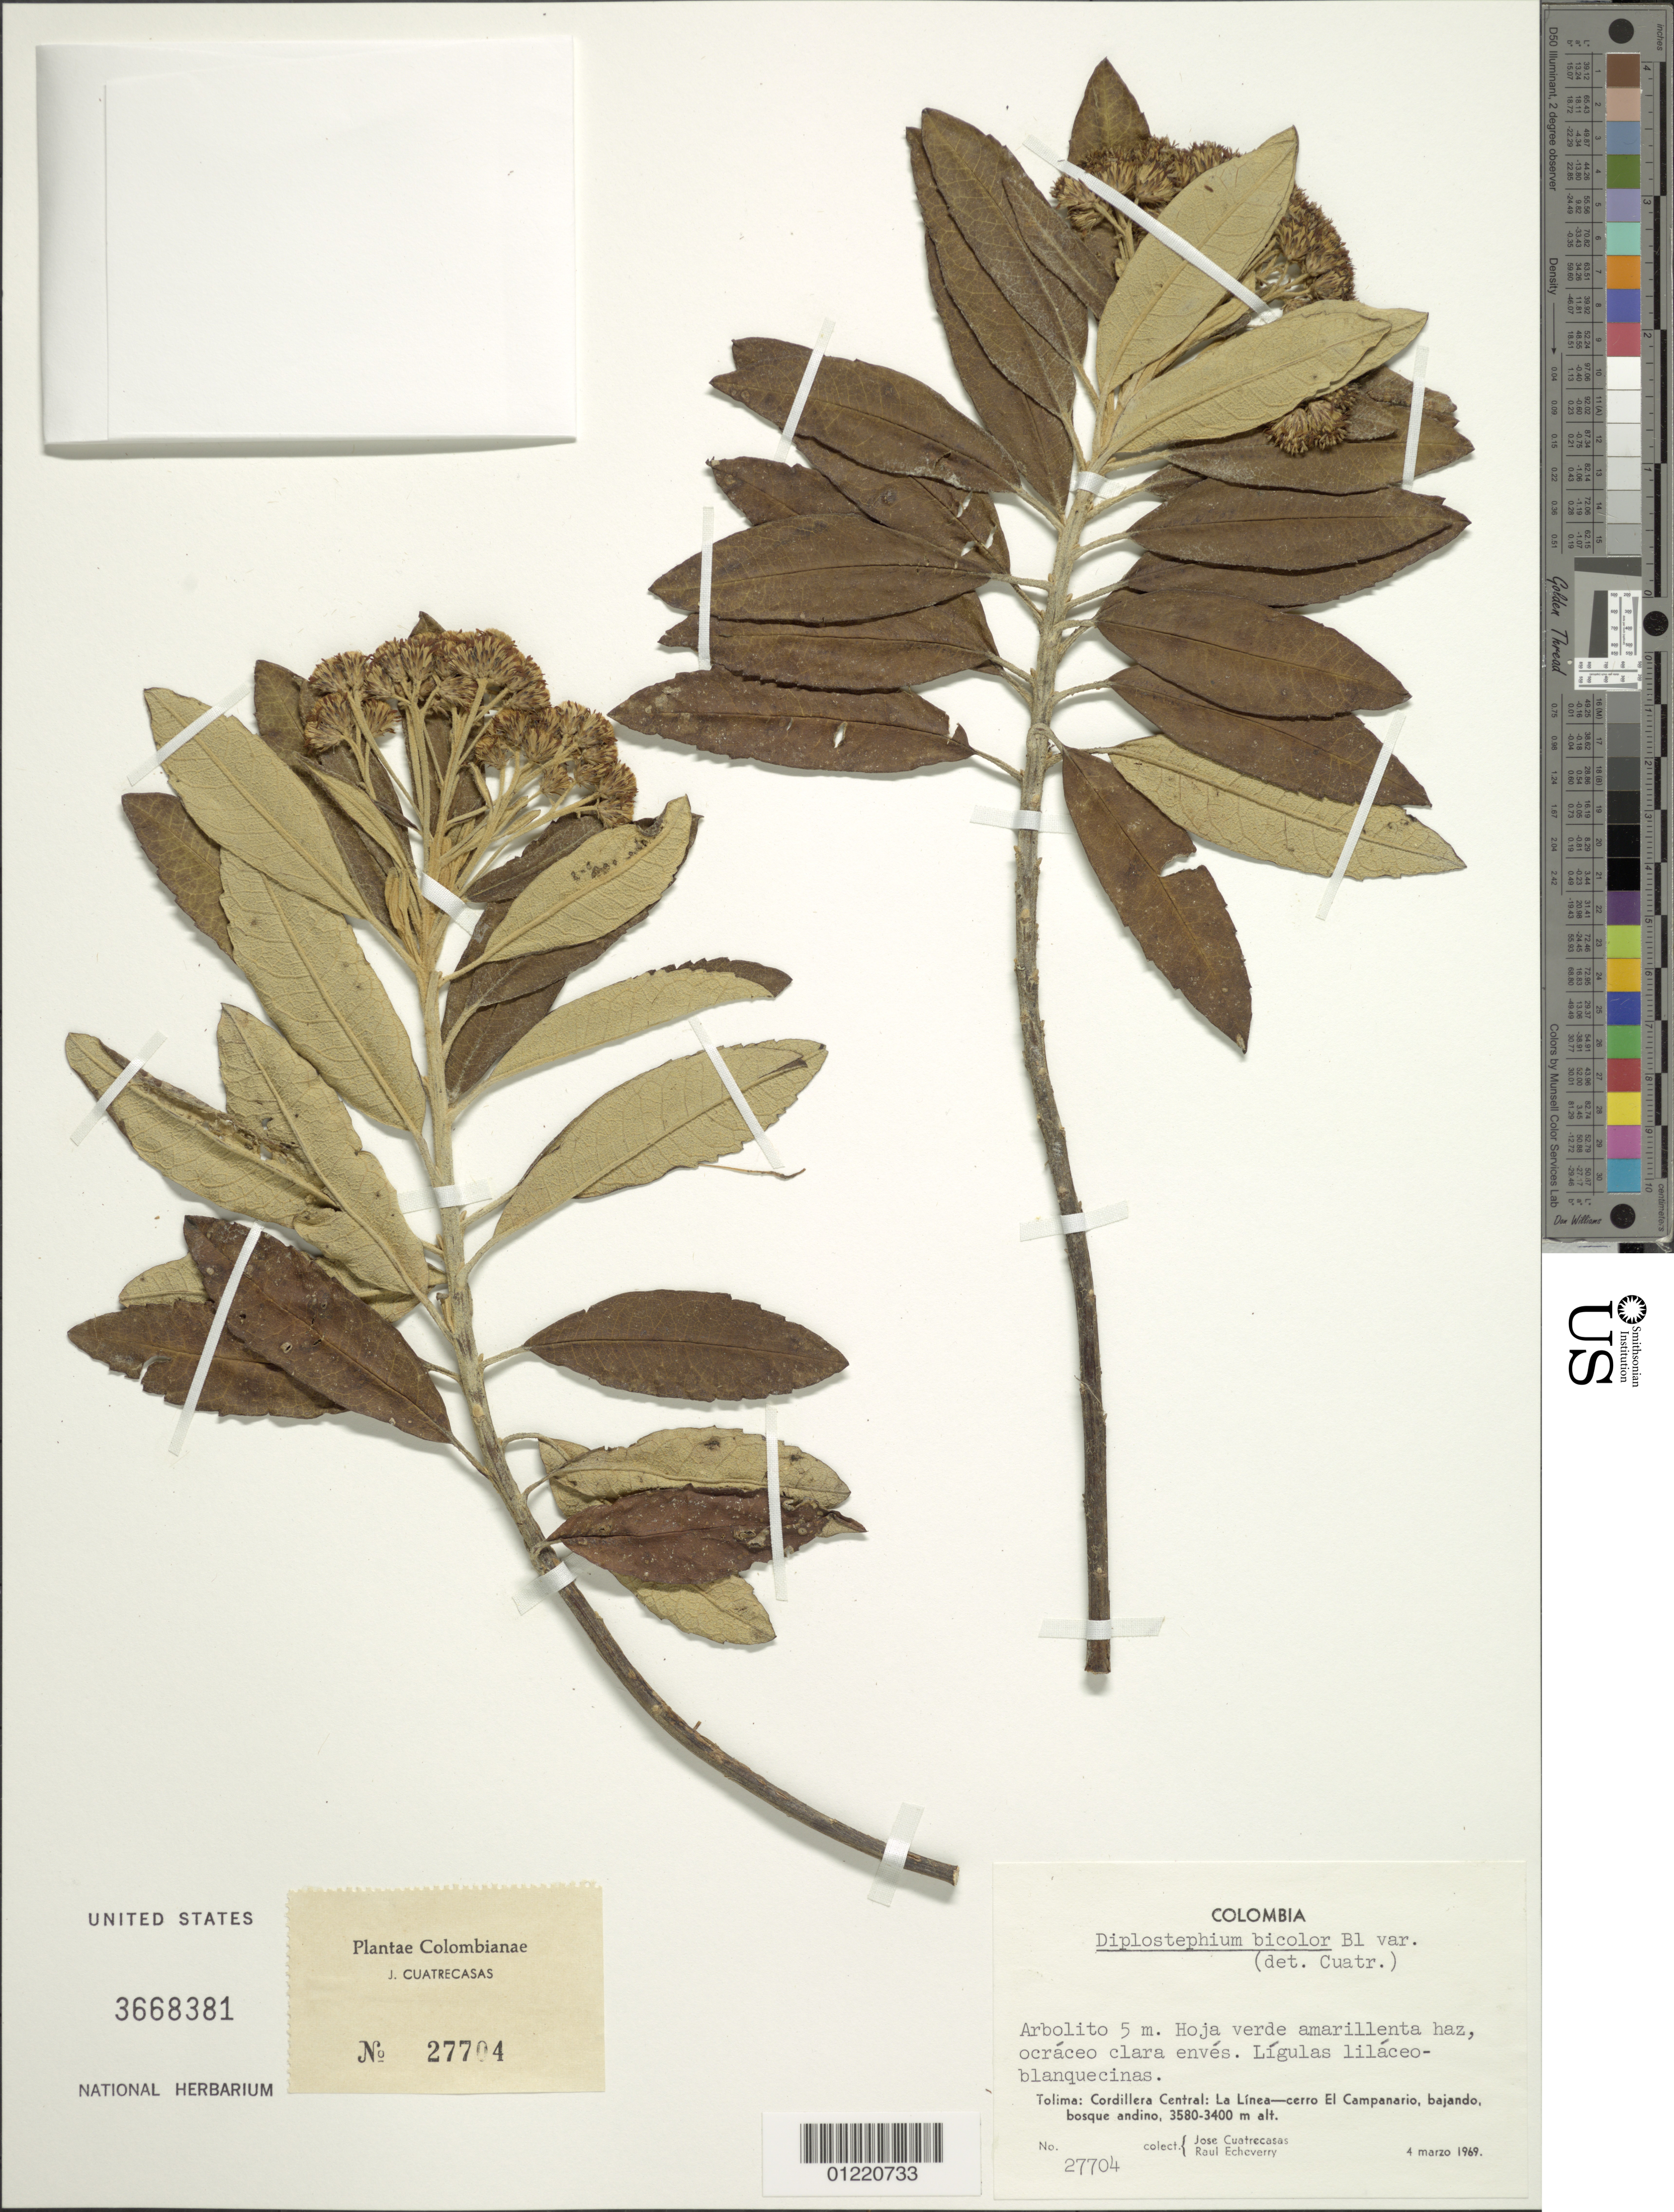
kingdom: Plantae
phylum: Tracheophyta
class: Magnoliopsida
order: Asterales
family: Asteraceae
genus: Diplostephium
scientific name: Diplostephium bicolor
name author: S.F. Blake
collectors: J. Cuatrecasas & R. Echeverry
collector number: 27704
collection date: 1969-03-04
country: Colombia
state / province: Tolima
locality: Cordillera Central: La Línea--cerro El Campanario, bajando, bosque andino.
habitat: bosque andino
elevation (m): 3400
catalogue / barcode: US 3668381